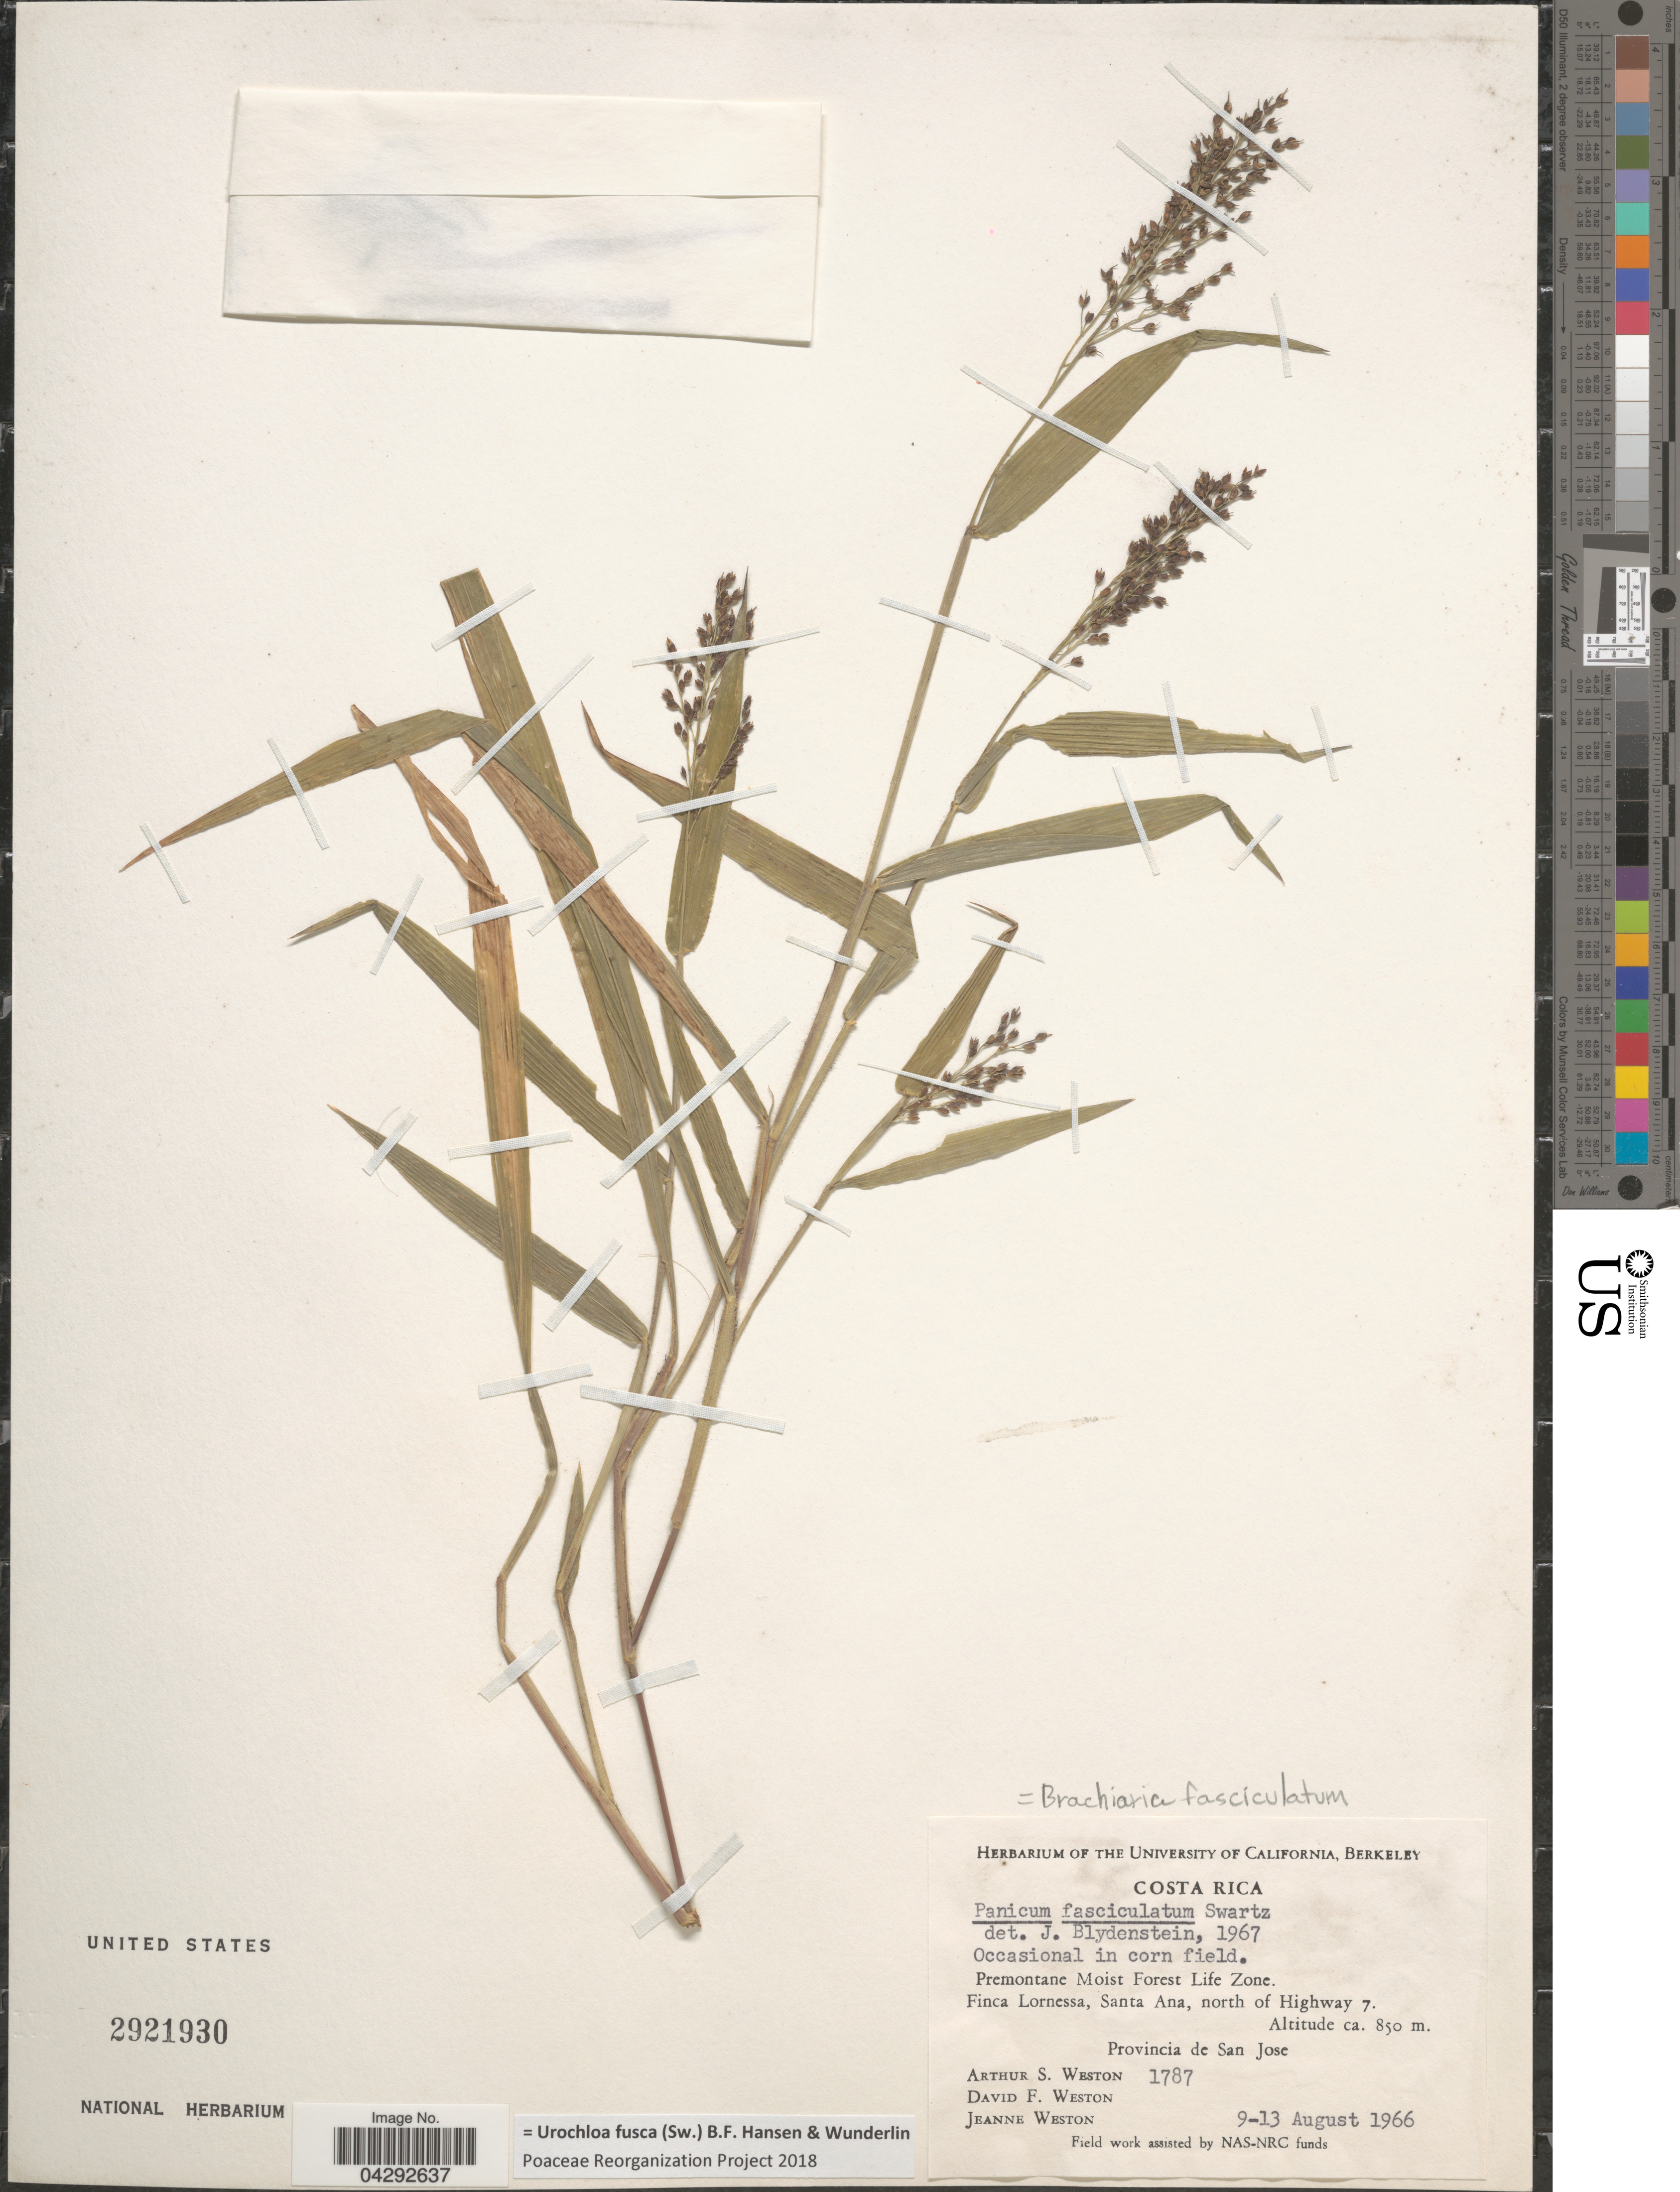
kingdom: Plantae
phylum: Tracheophyta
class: Liliopsida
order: Poales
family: Poaceae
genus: Urochloa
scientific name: Urochloa fusca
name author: (Sw.) B.F. Hansen & Wunderlin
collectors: A. Weston, D. Weston & J. Weston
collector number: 1787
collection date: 1966-08-09/1966-08-13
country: Costa Rica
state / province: San José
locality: Occasional in corn field. Premontane Moist Forest Life Zone. Finca Lornessa, Santa Ana, north of Highway 7.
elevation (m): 850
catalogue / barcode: US 2921930